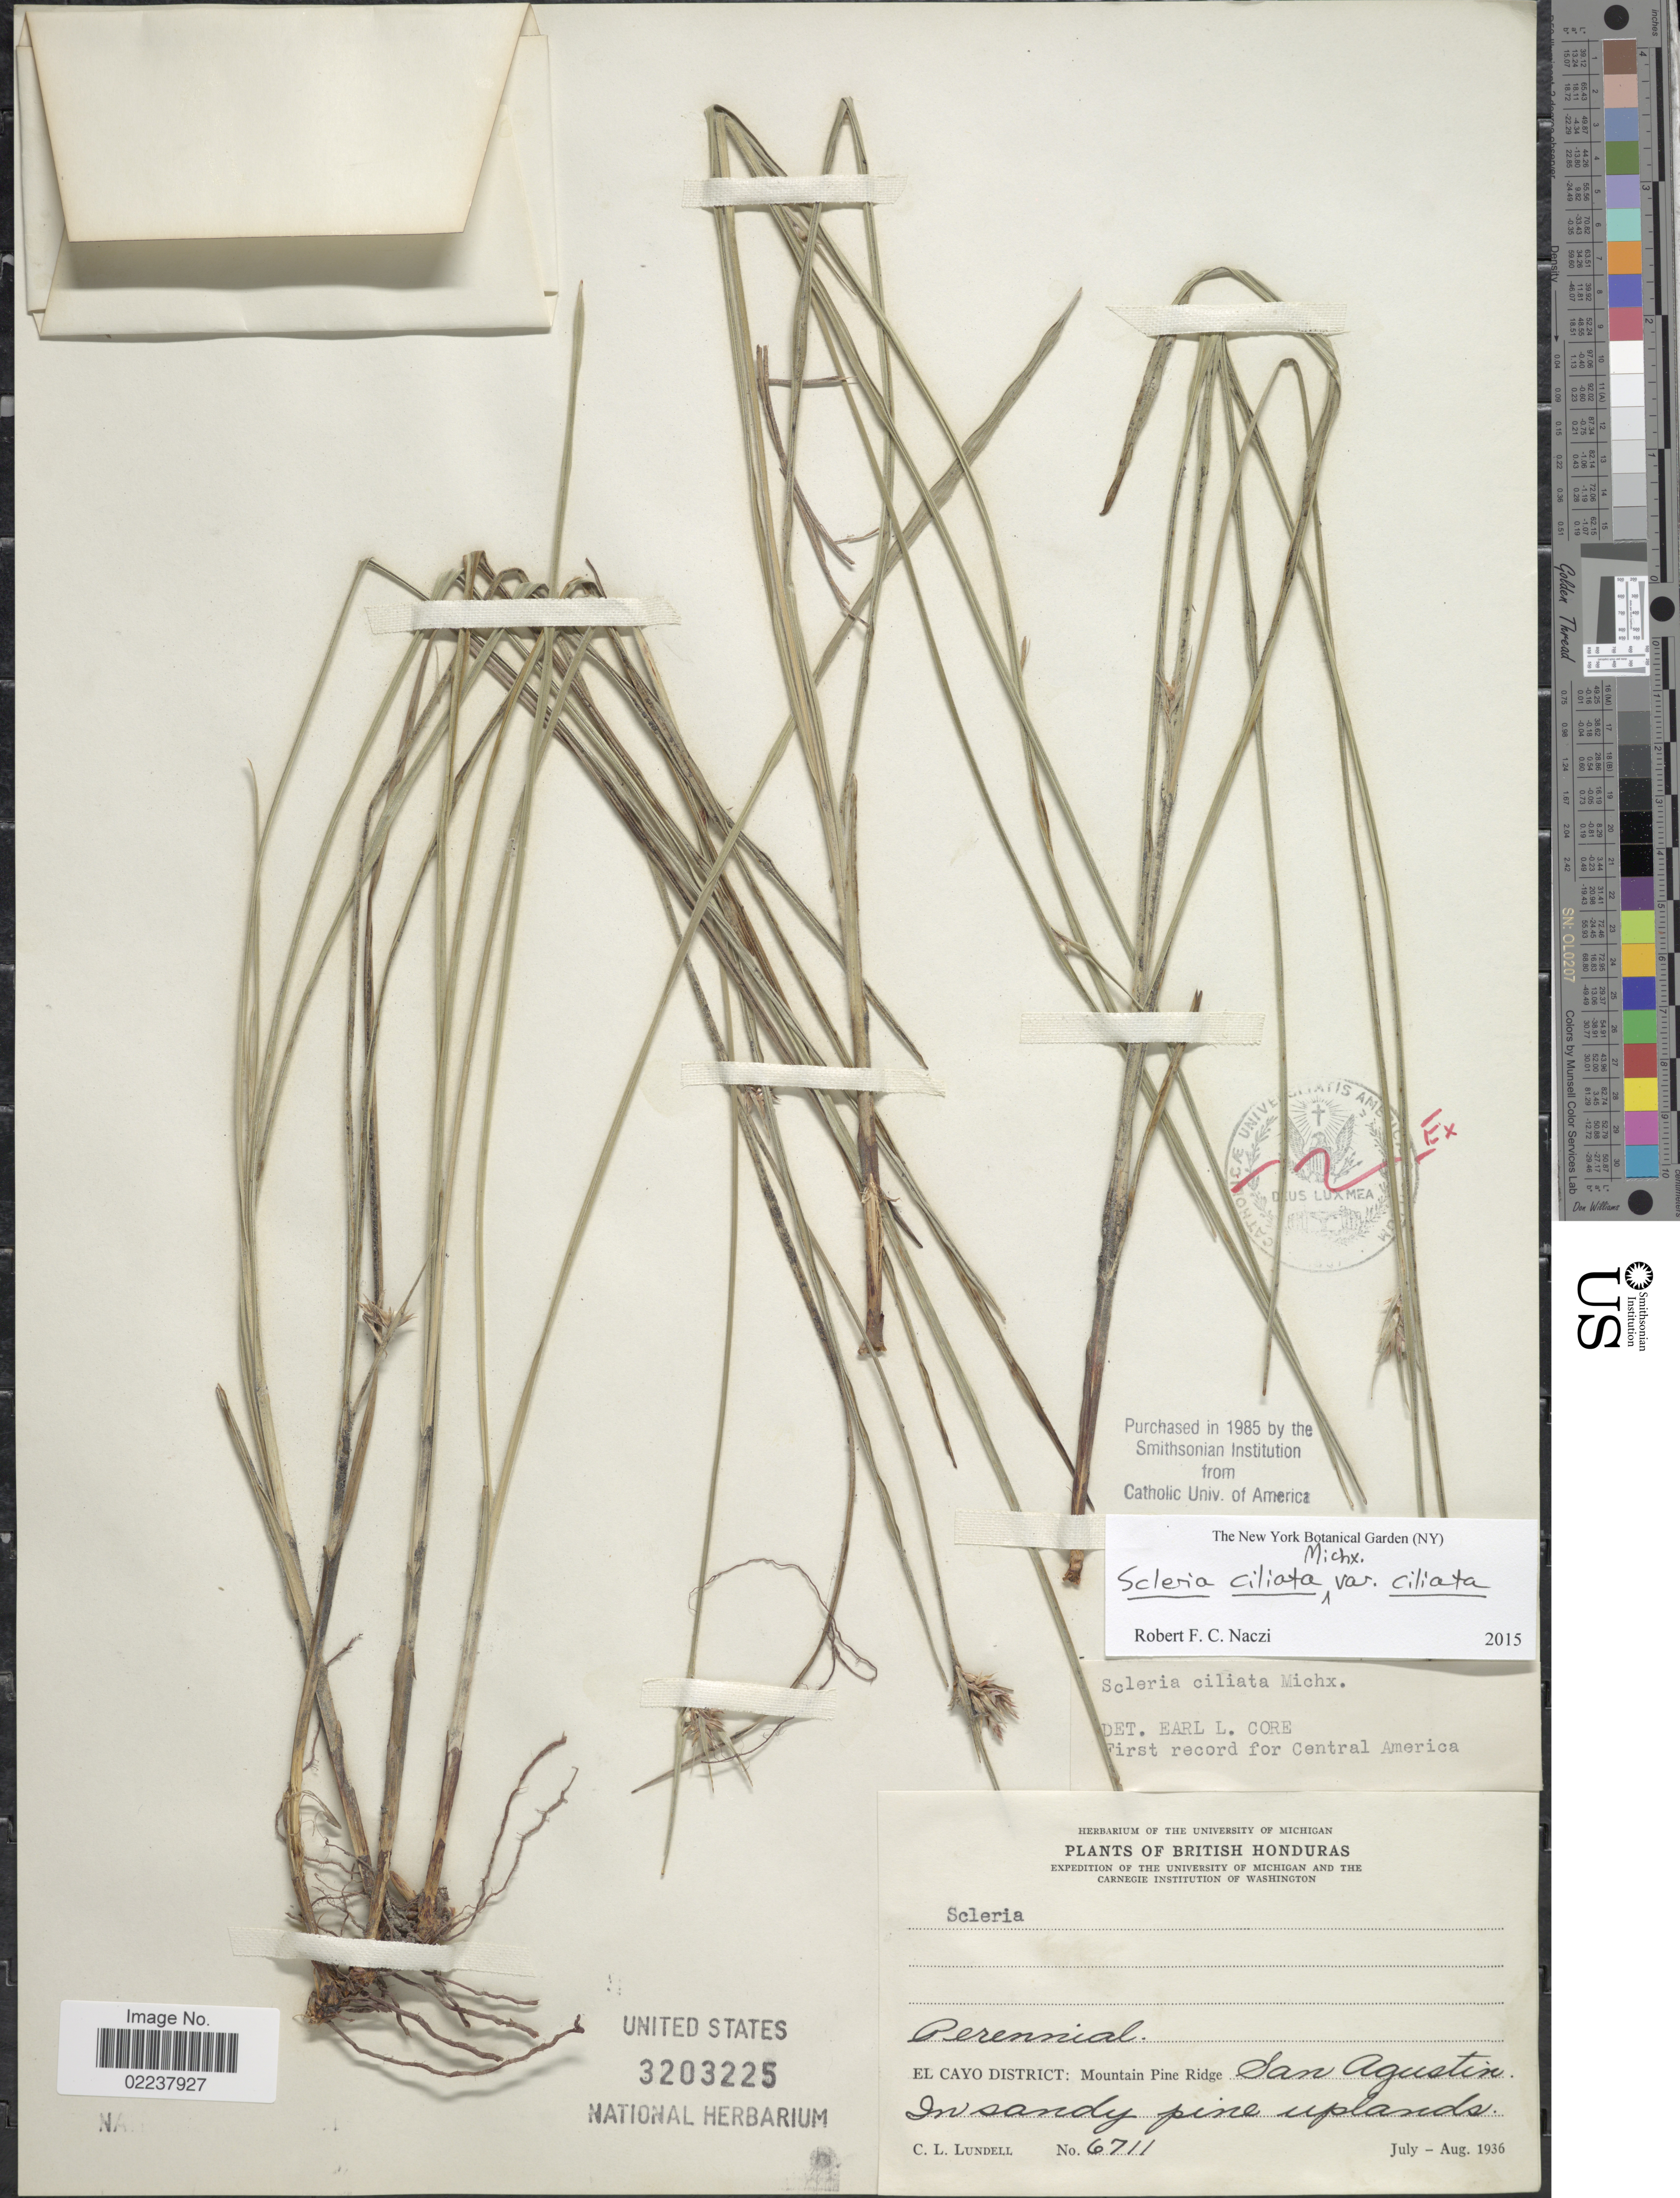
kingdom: Plantae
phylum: Tracheophyta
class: Liliopsida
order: Poales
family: Cyperaceae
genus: Scleria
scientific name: Scleria ciliata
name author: Michx.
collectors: C. L. Lundell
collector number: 6711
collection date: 1936-07/1936-08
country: Belize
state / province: Cayo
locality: British Honduras, El Cayo District: Mountain Pine Ridge, San Agustin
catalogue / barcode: US 3203225